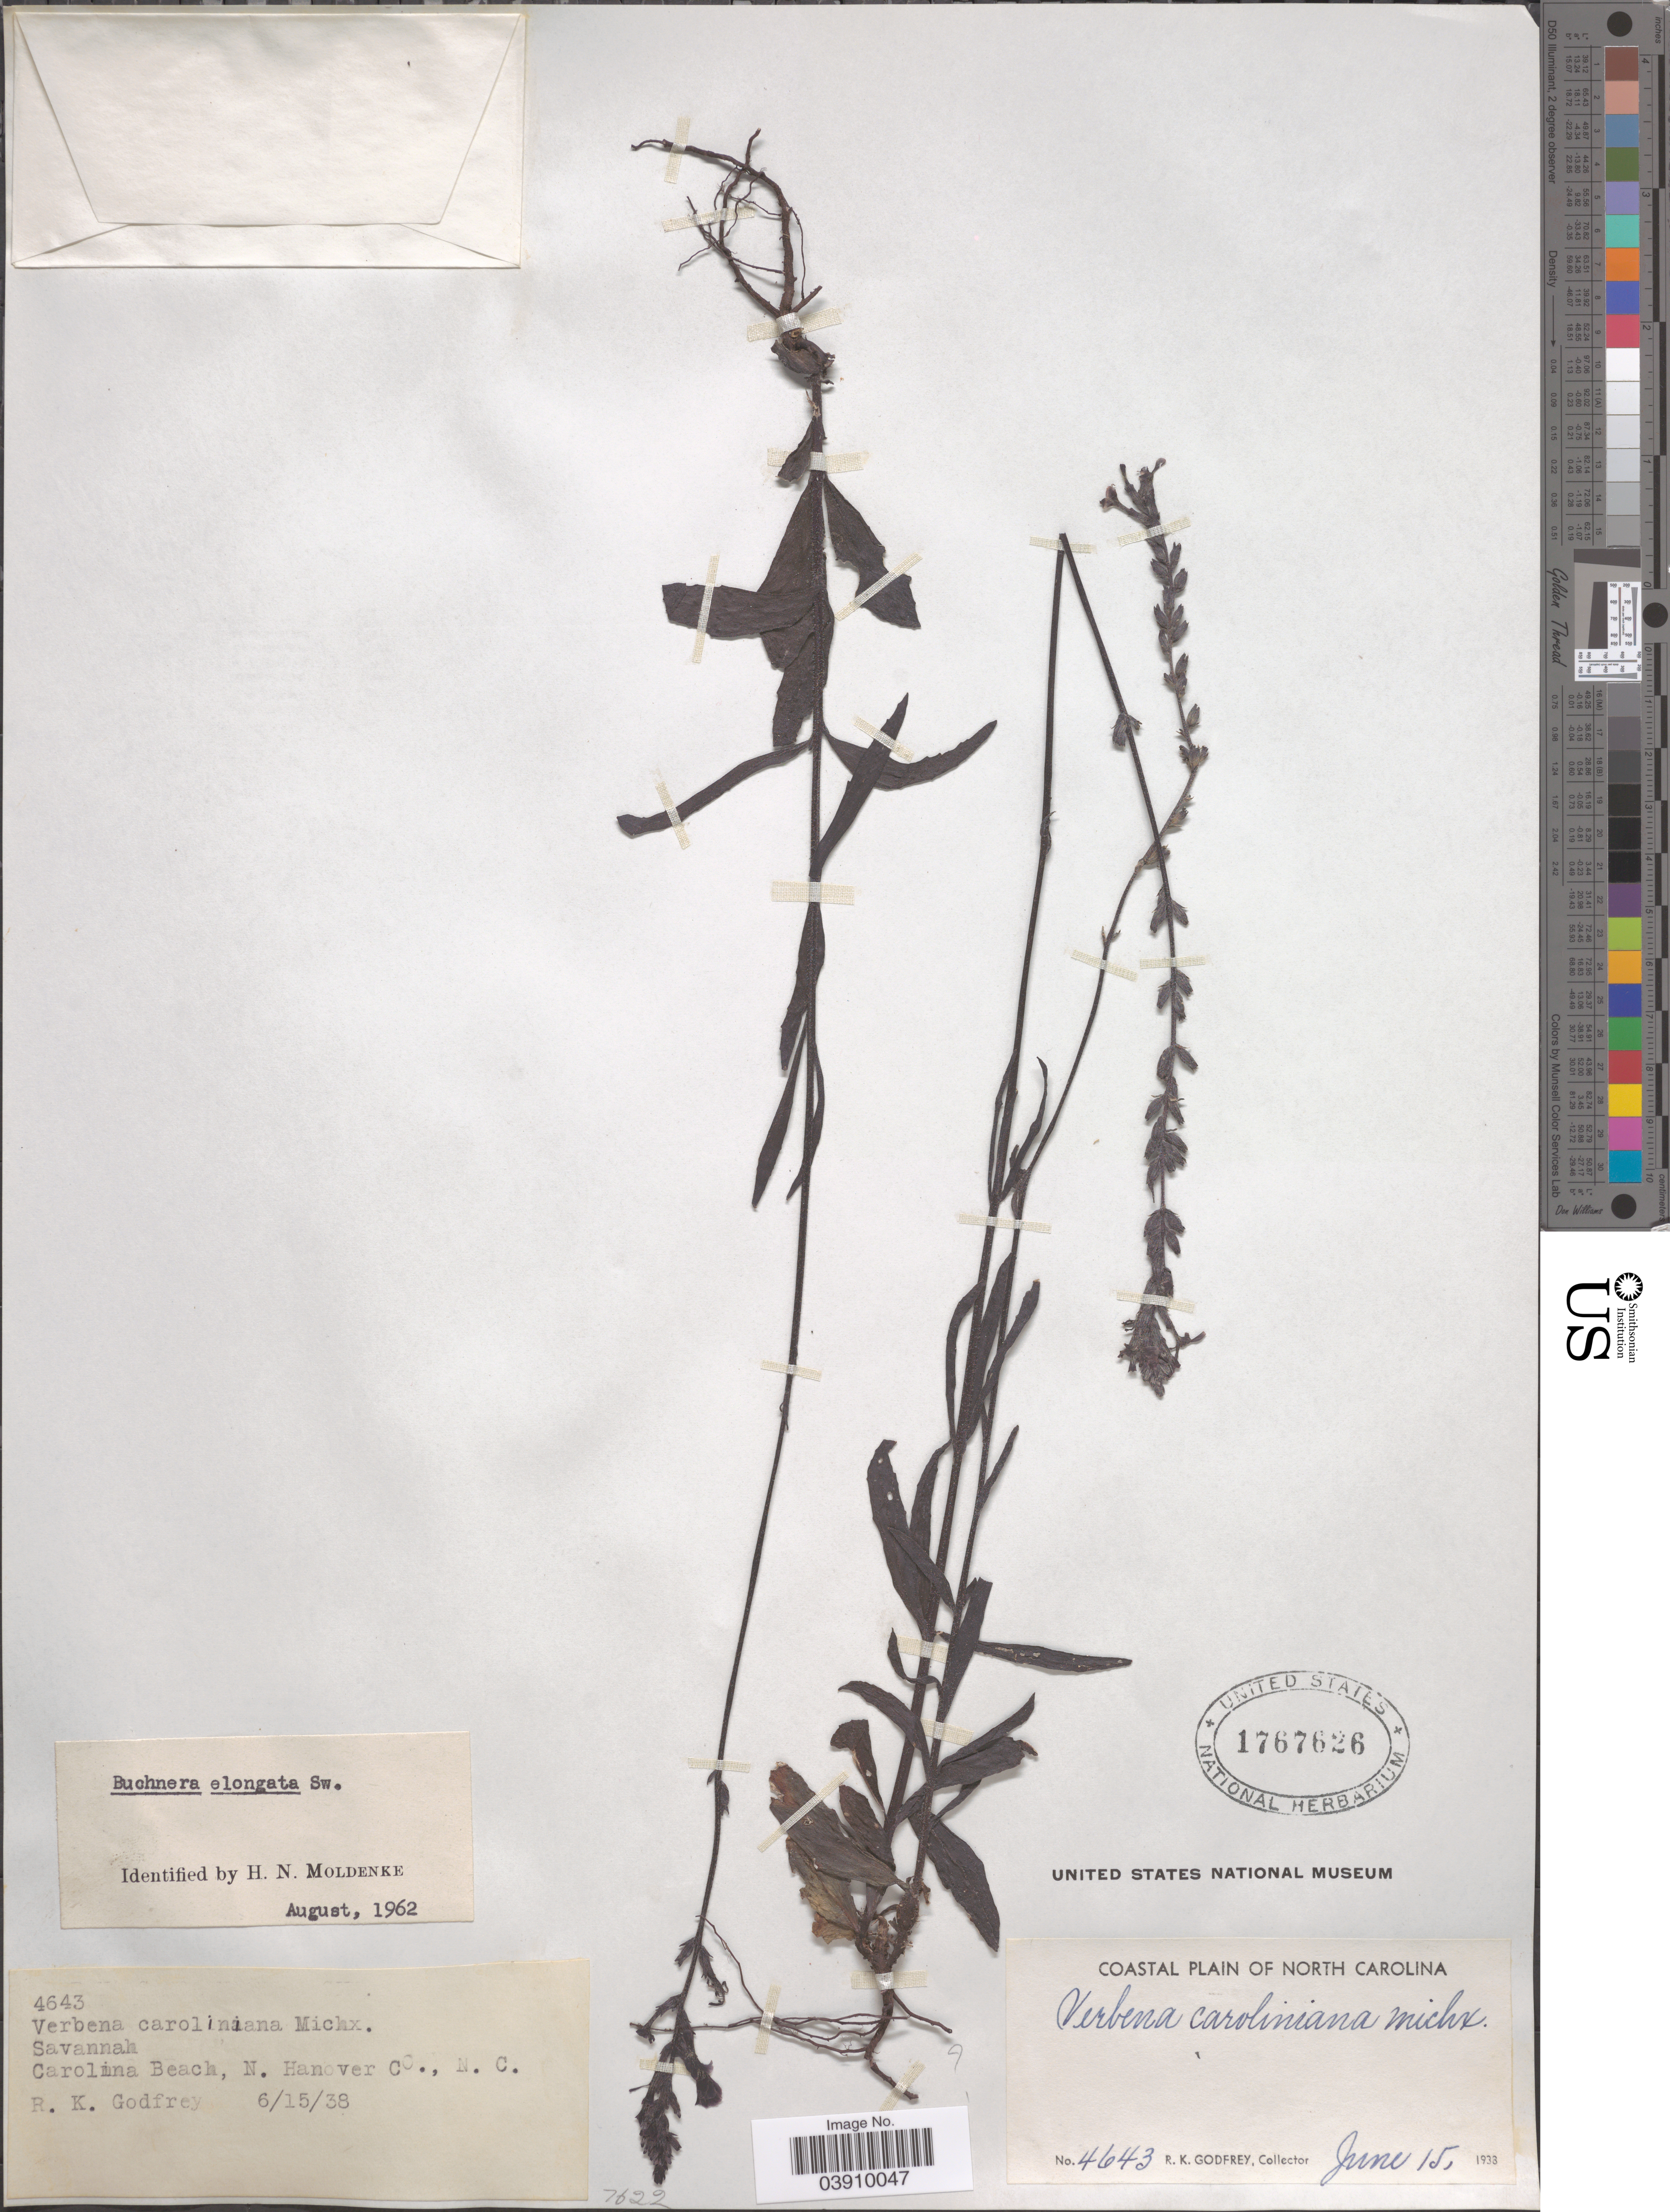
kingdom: Plantae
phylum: Tracheophyta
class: Magnoliopsida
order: Lamiales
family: Orobanchaceae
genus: Buchnera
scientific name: Buchnera elongata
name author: Sw.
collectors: R. K. Godfrey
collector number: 4643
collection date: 1938-06-15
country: United States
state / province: North Carolina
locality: Carolina Beach, N. Hanover Co. Coastal Plain of North Carolina.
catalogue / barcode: US 1767626